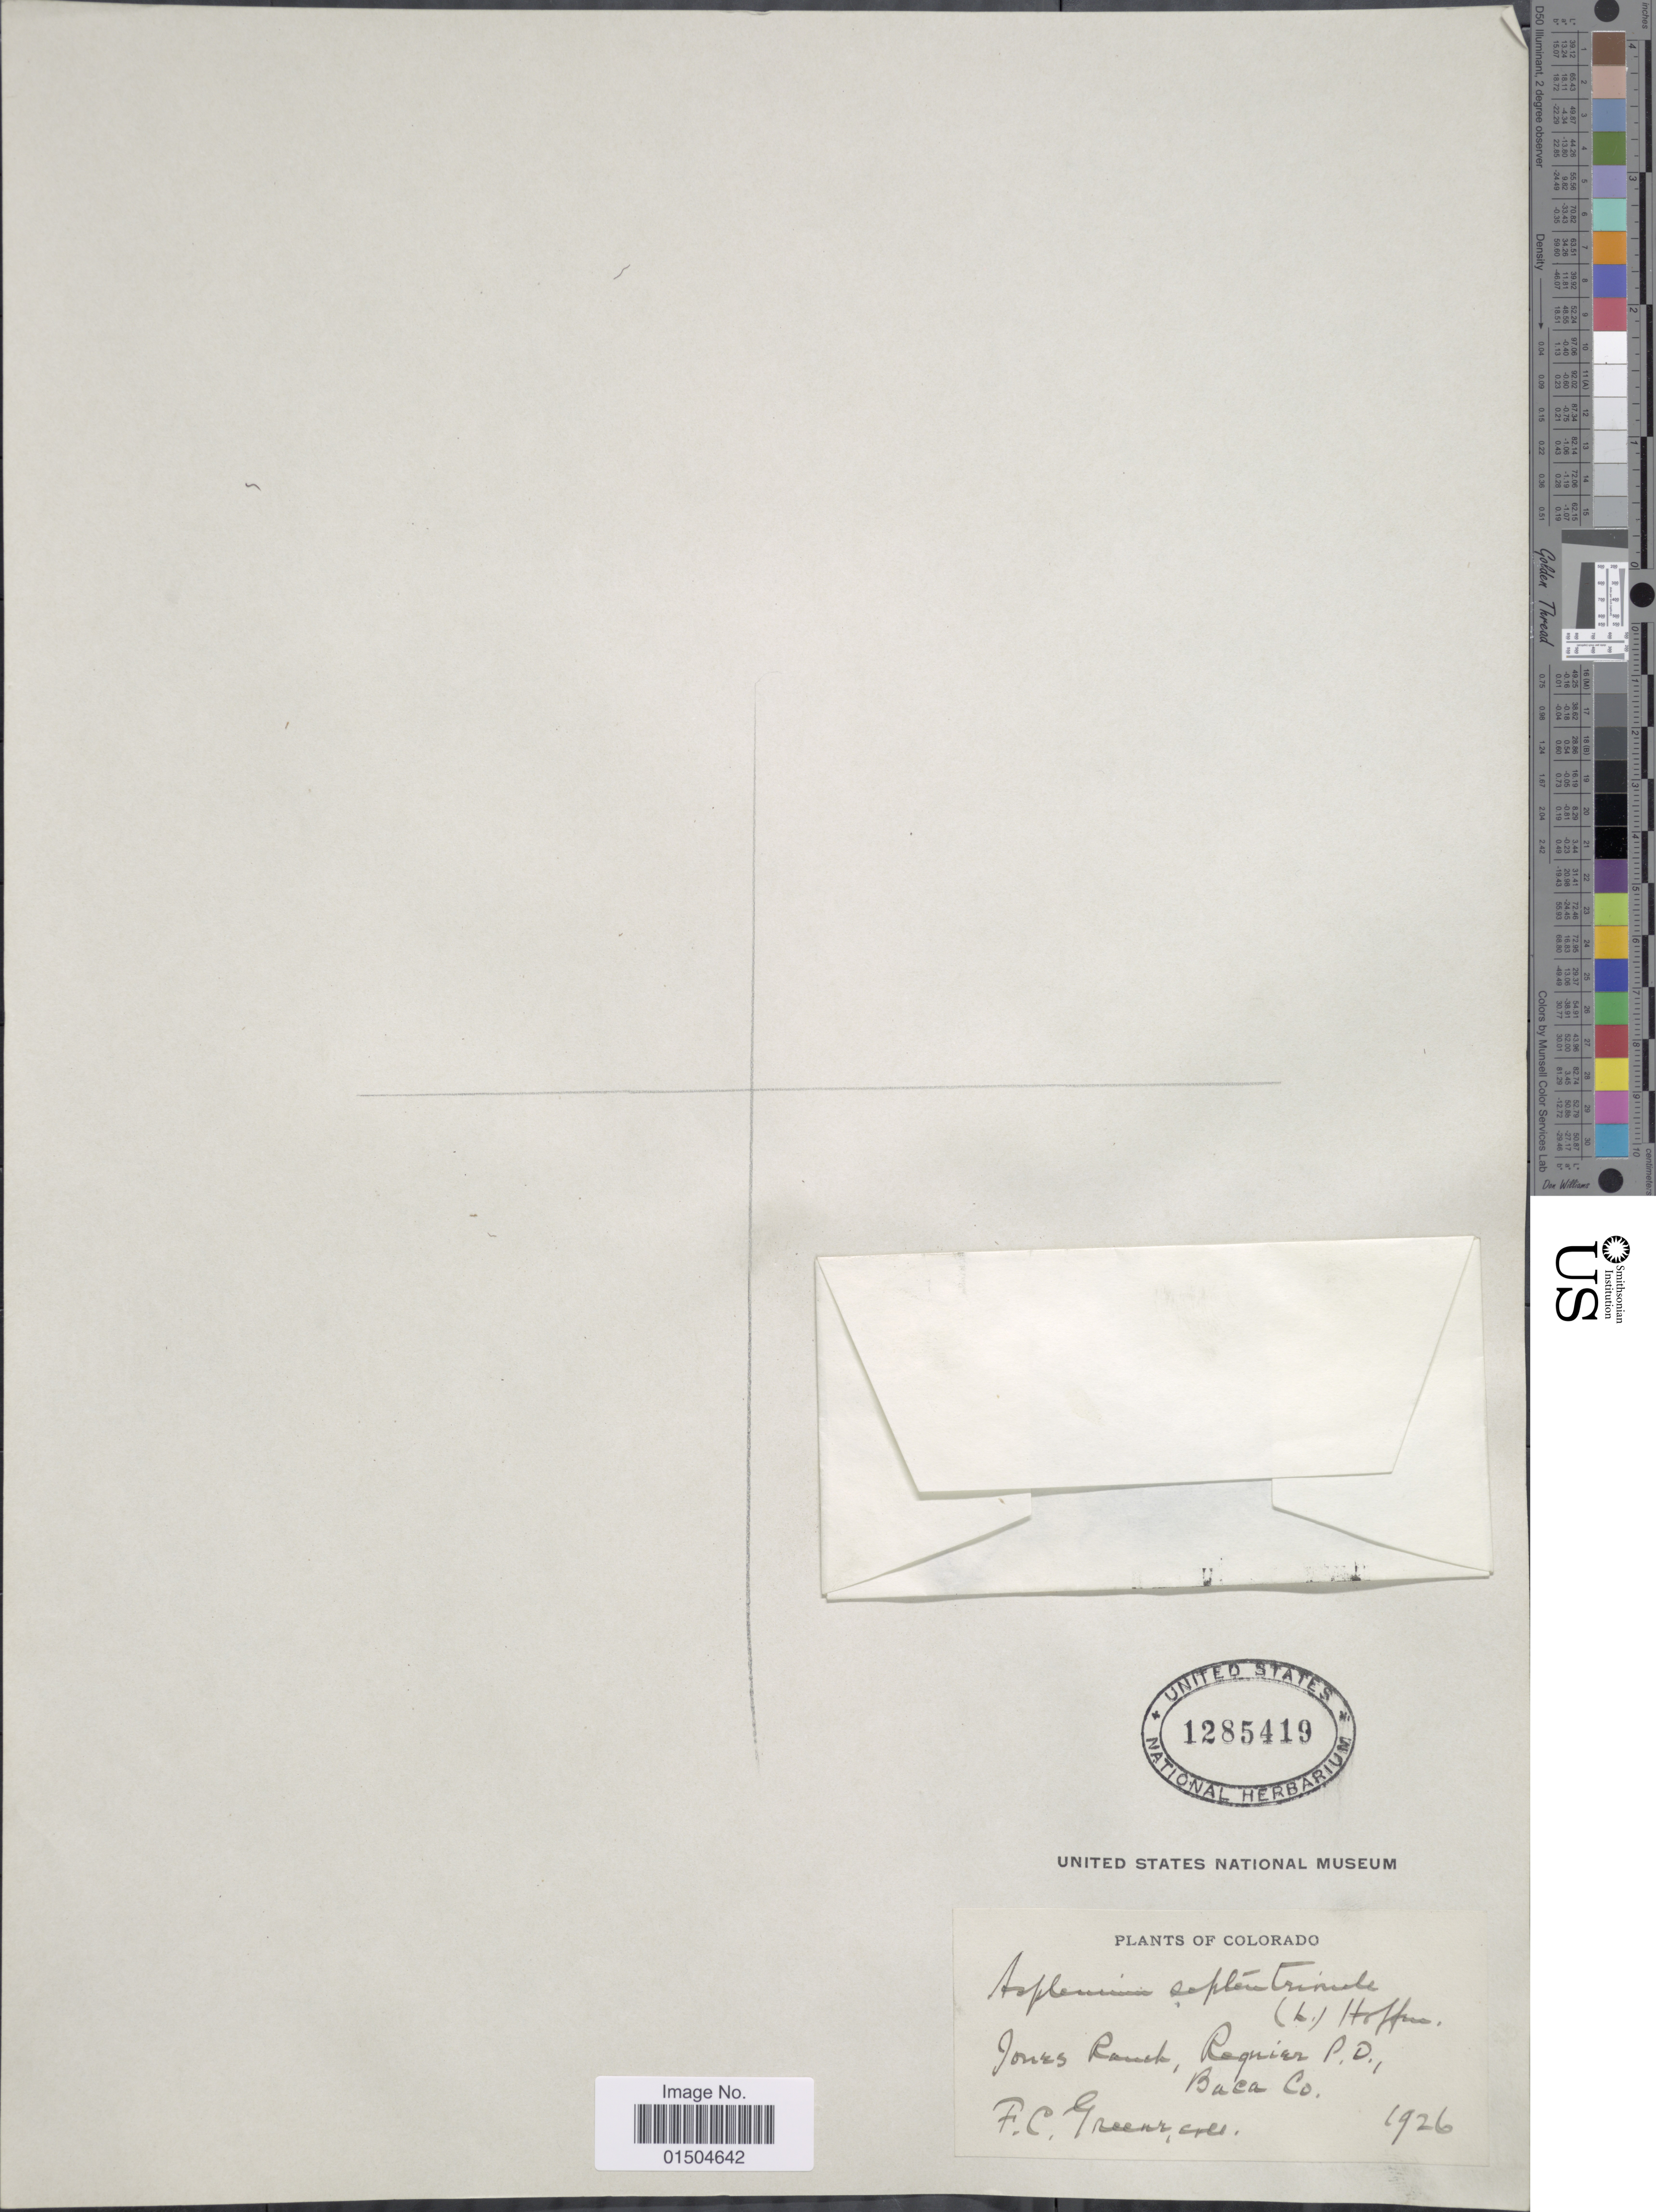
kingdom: Plantae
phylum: Tracheophyta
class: Polypodiopsida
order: Polypodiales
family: Aspleniaceae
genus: Asplenium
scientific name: Asplenium septentrionale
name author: (L.) Hoffm.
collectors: F. C. Greene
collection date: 1926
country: United States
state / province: Colorado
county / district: Baca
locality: Jones Ranch, Regnier P.O., Baca Co.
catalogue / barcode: US 1285419